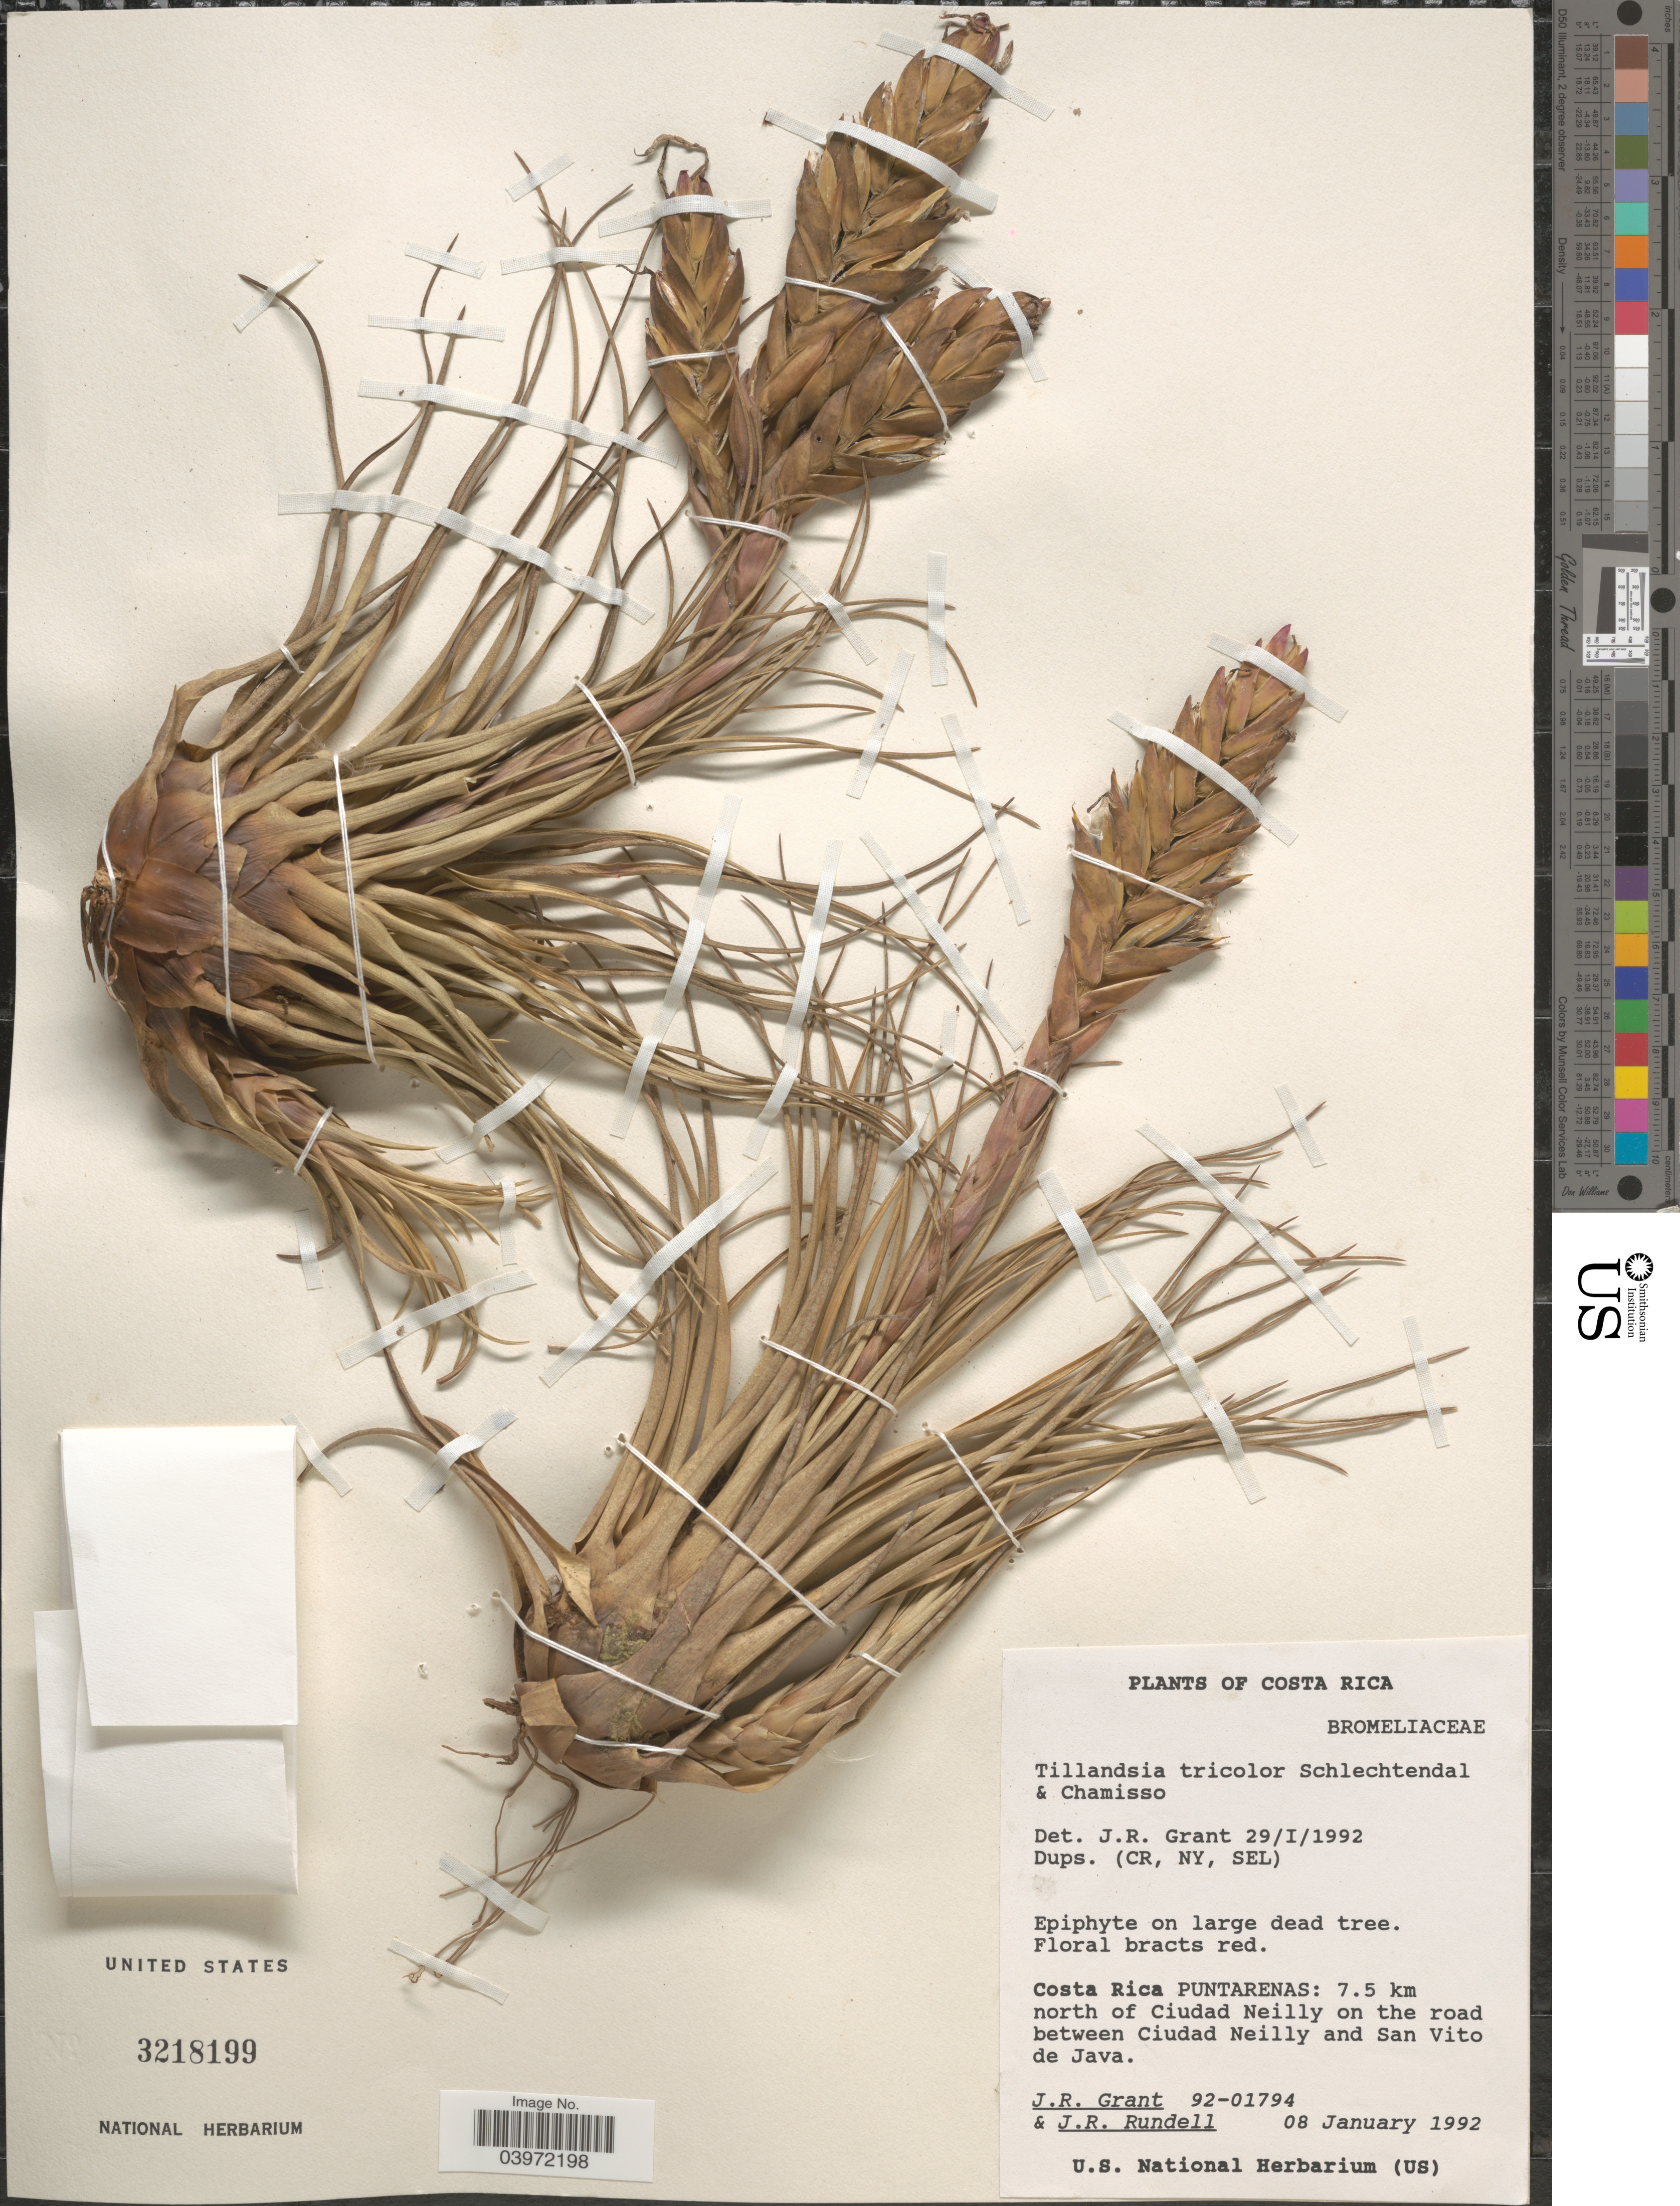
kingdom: Plantae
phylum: Tracheophyta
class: Liliopsida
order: Poales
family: Bromeliaceae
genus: Tillandsia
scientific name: Tillandsia tricolor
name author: Schltdl. & Cham.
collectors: J. Grant & J. R. Rundell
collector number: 92-01794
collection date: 1992-01-08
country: Costa Rica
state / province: Puntarenas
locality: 7.5 km north of Ciudad Neilly on the road between Ciudad Neilly and San Vito de Java.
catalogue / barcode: US 3218199